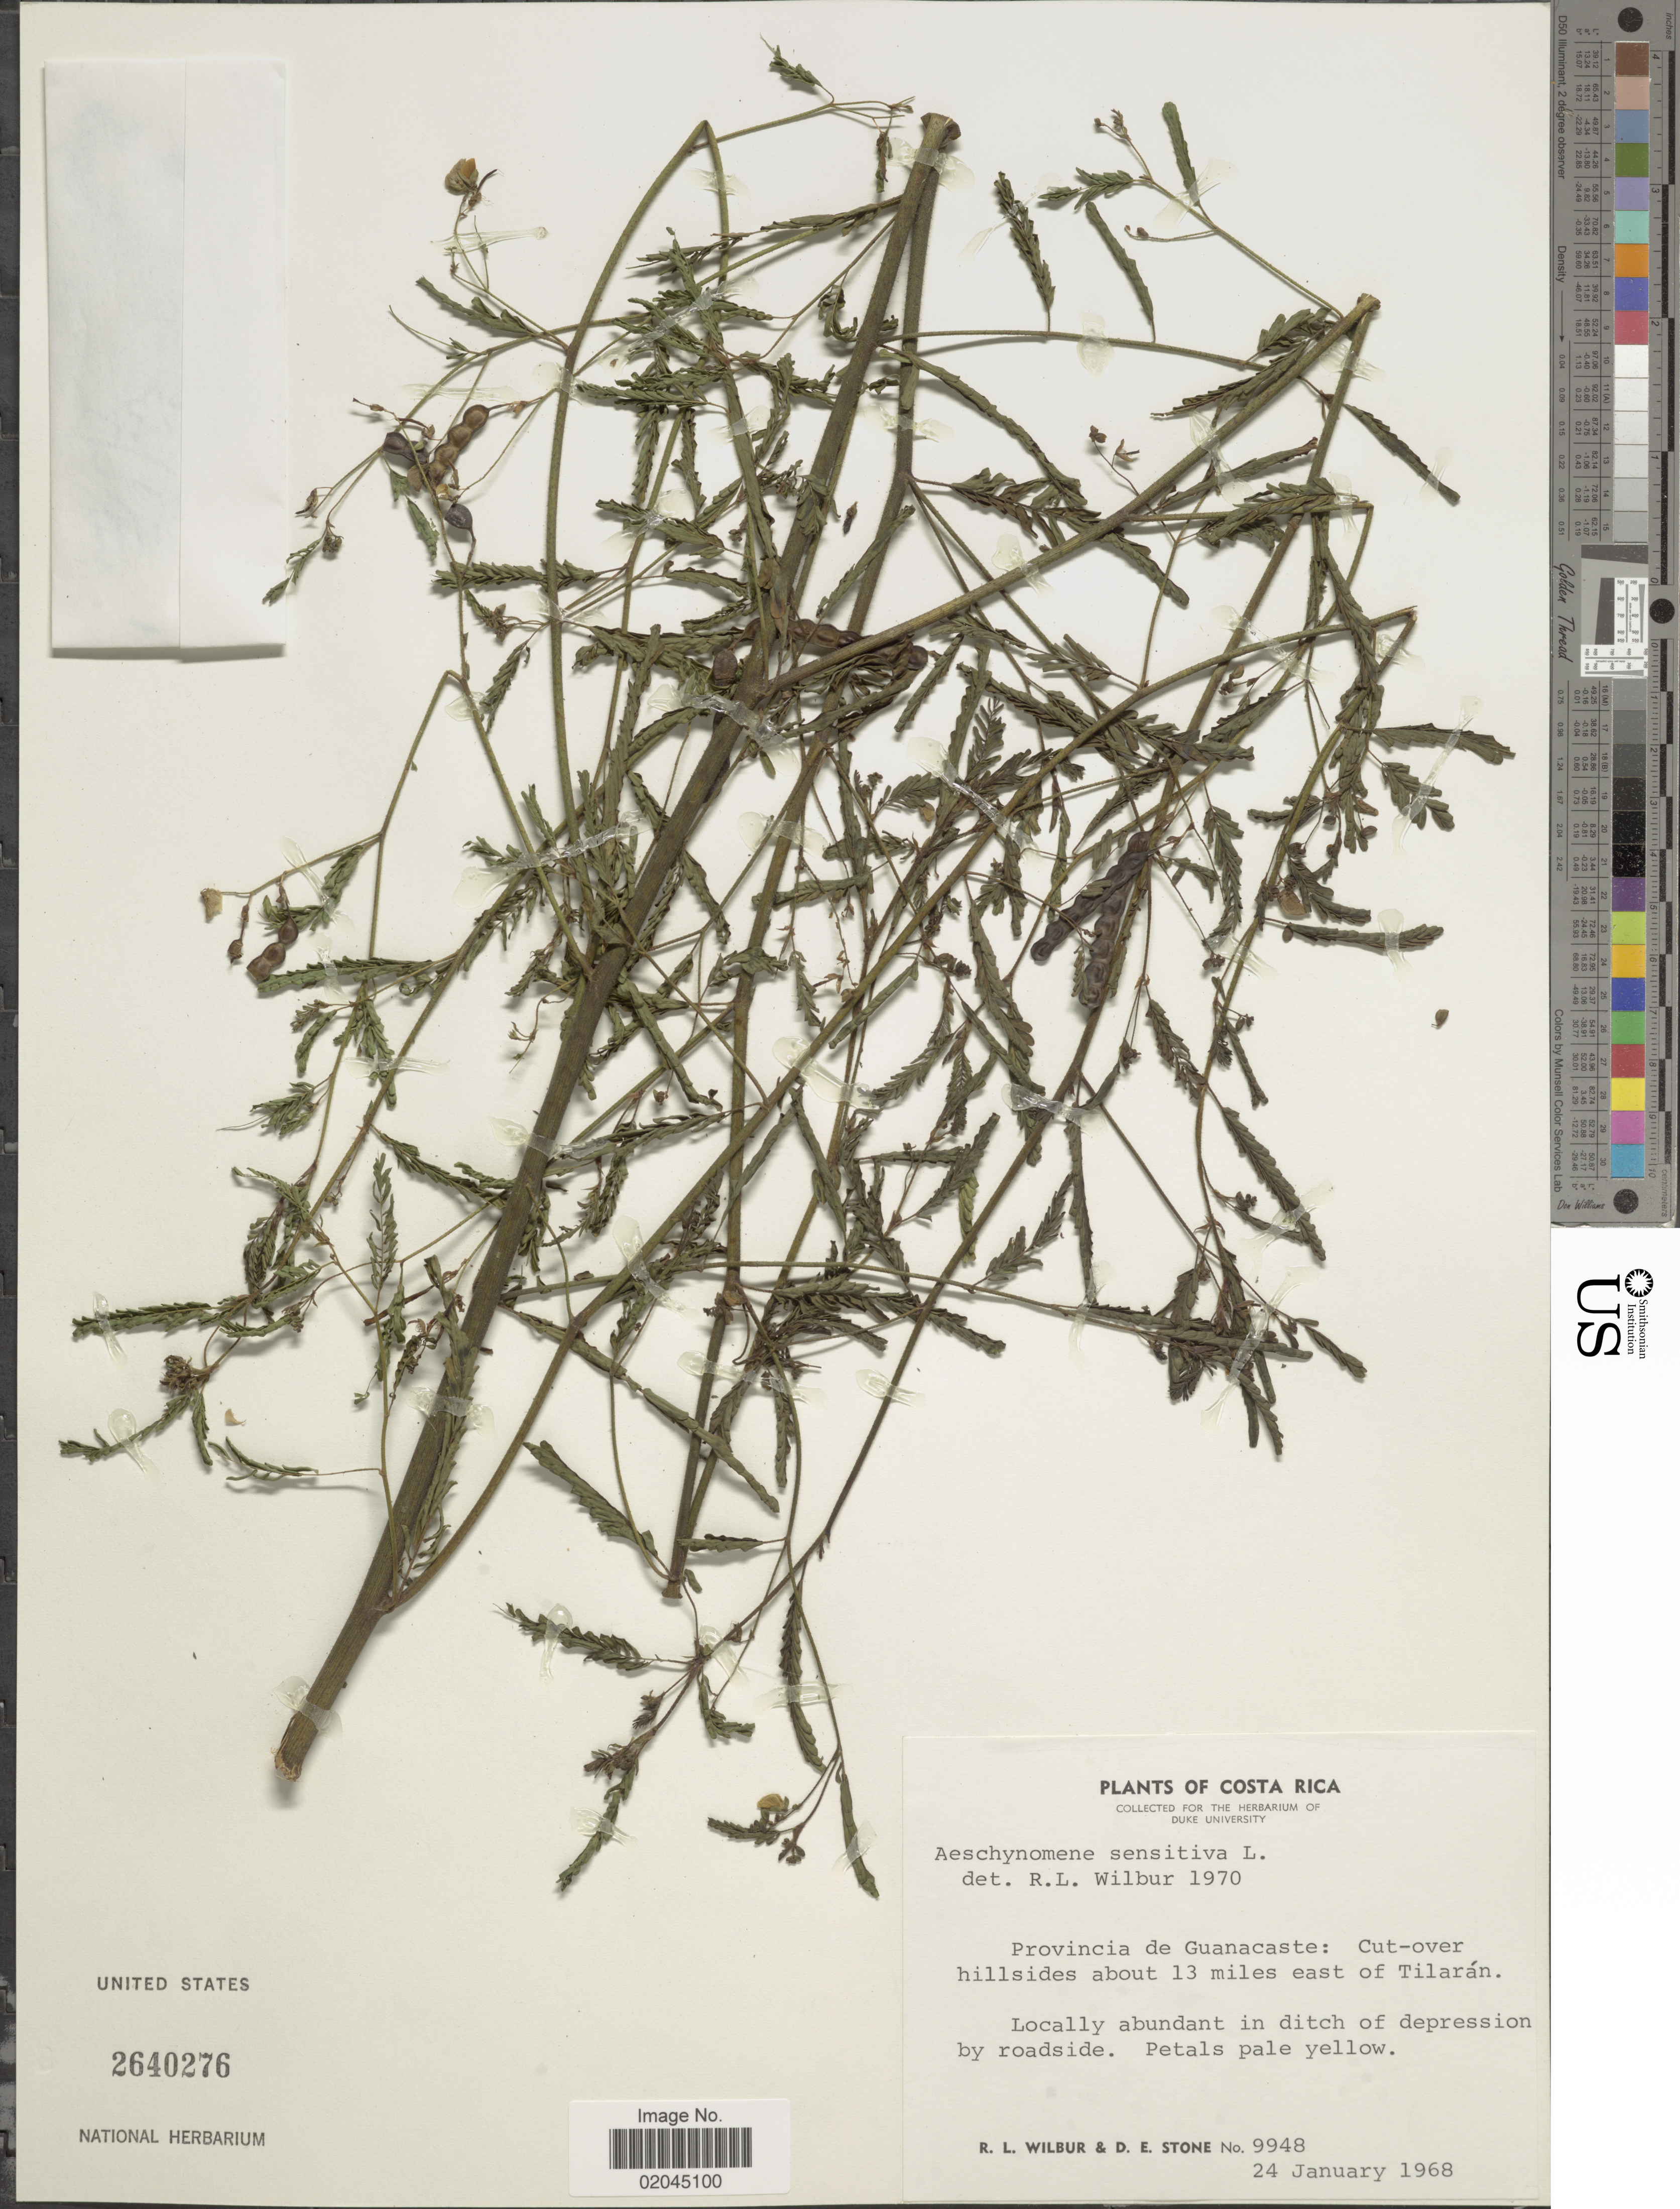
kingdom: Plantae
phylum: Tracheophyta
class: Magnoliopsida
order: Fabales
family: Fabaceae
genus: Aeschynomene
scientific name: Aeschynomene sensitiva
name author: Sw.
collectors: R. L. Wilbur & D. E. Stone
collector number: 9948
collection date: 1968-01-24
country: Costa Rica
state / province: Guanacaste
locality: Provincia de Guanacaste: Cut-over hillsides about 13 miles east of Tilaran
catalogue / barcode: US 2640276